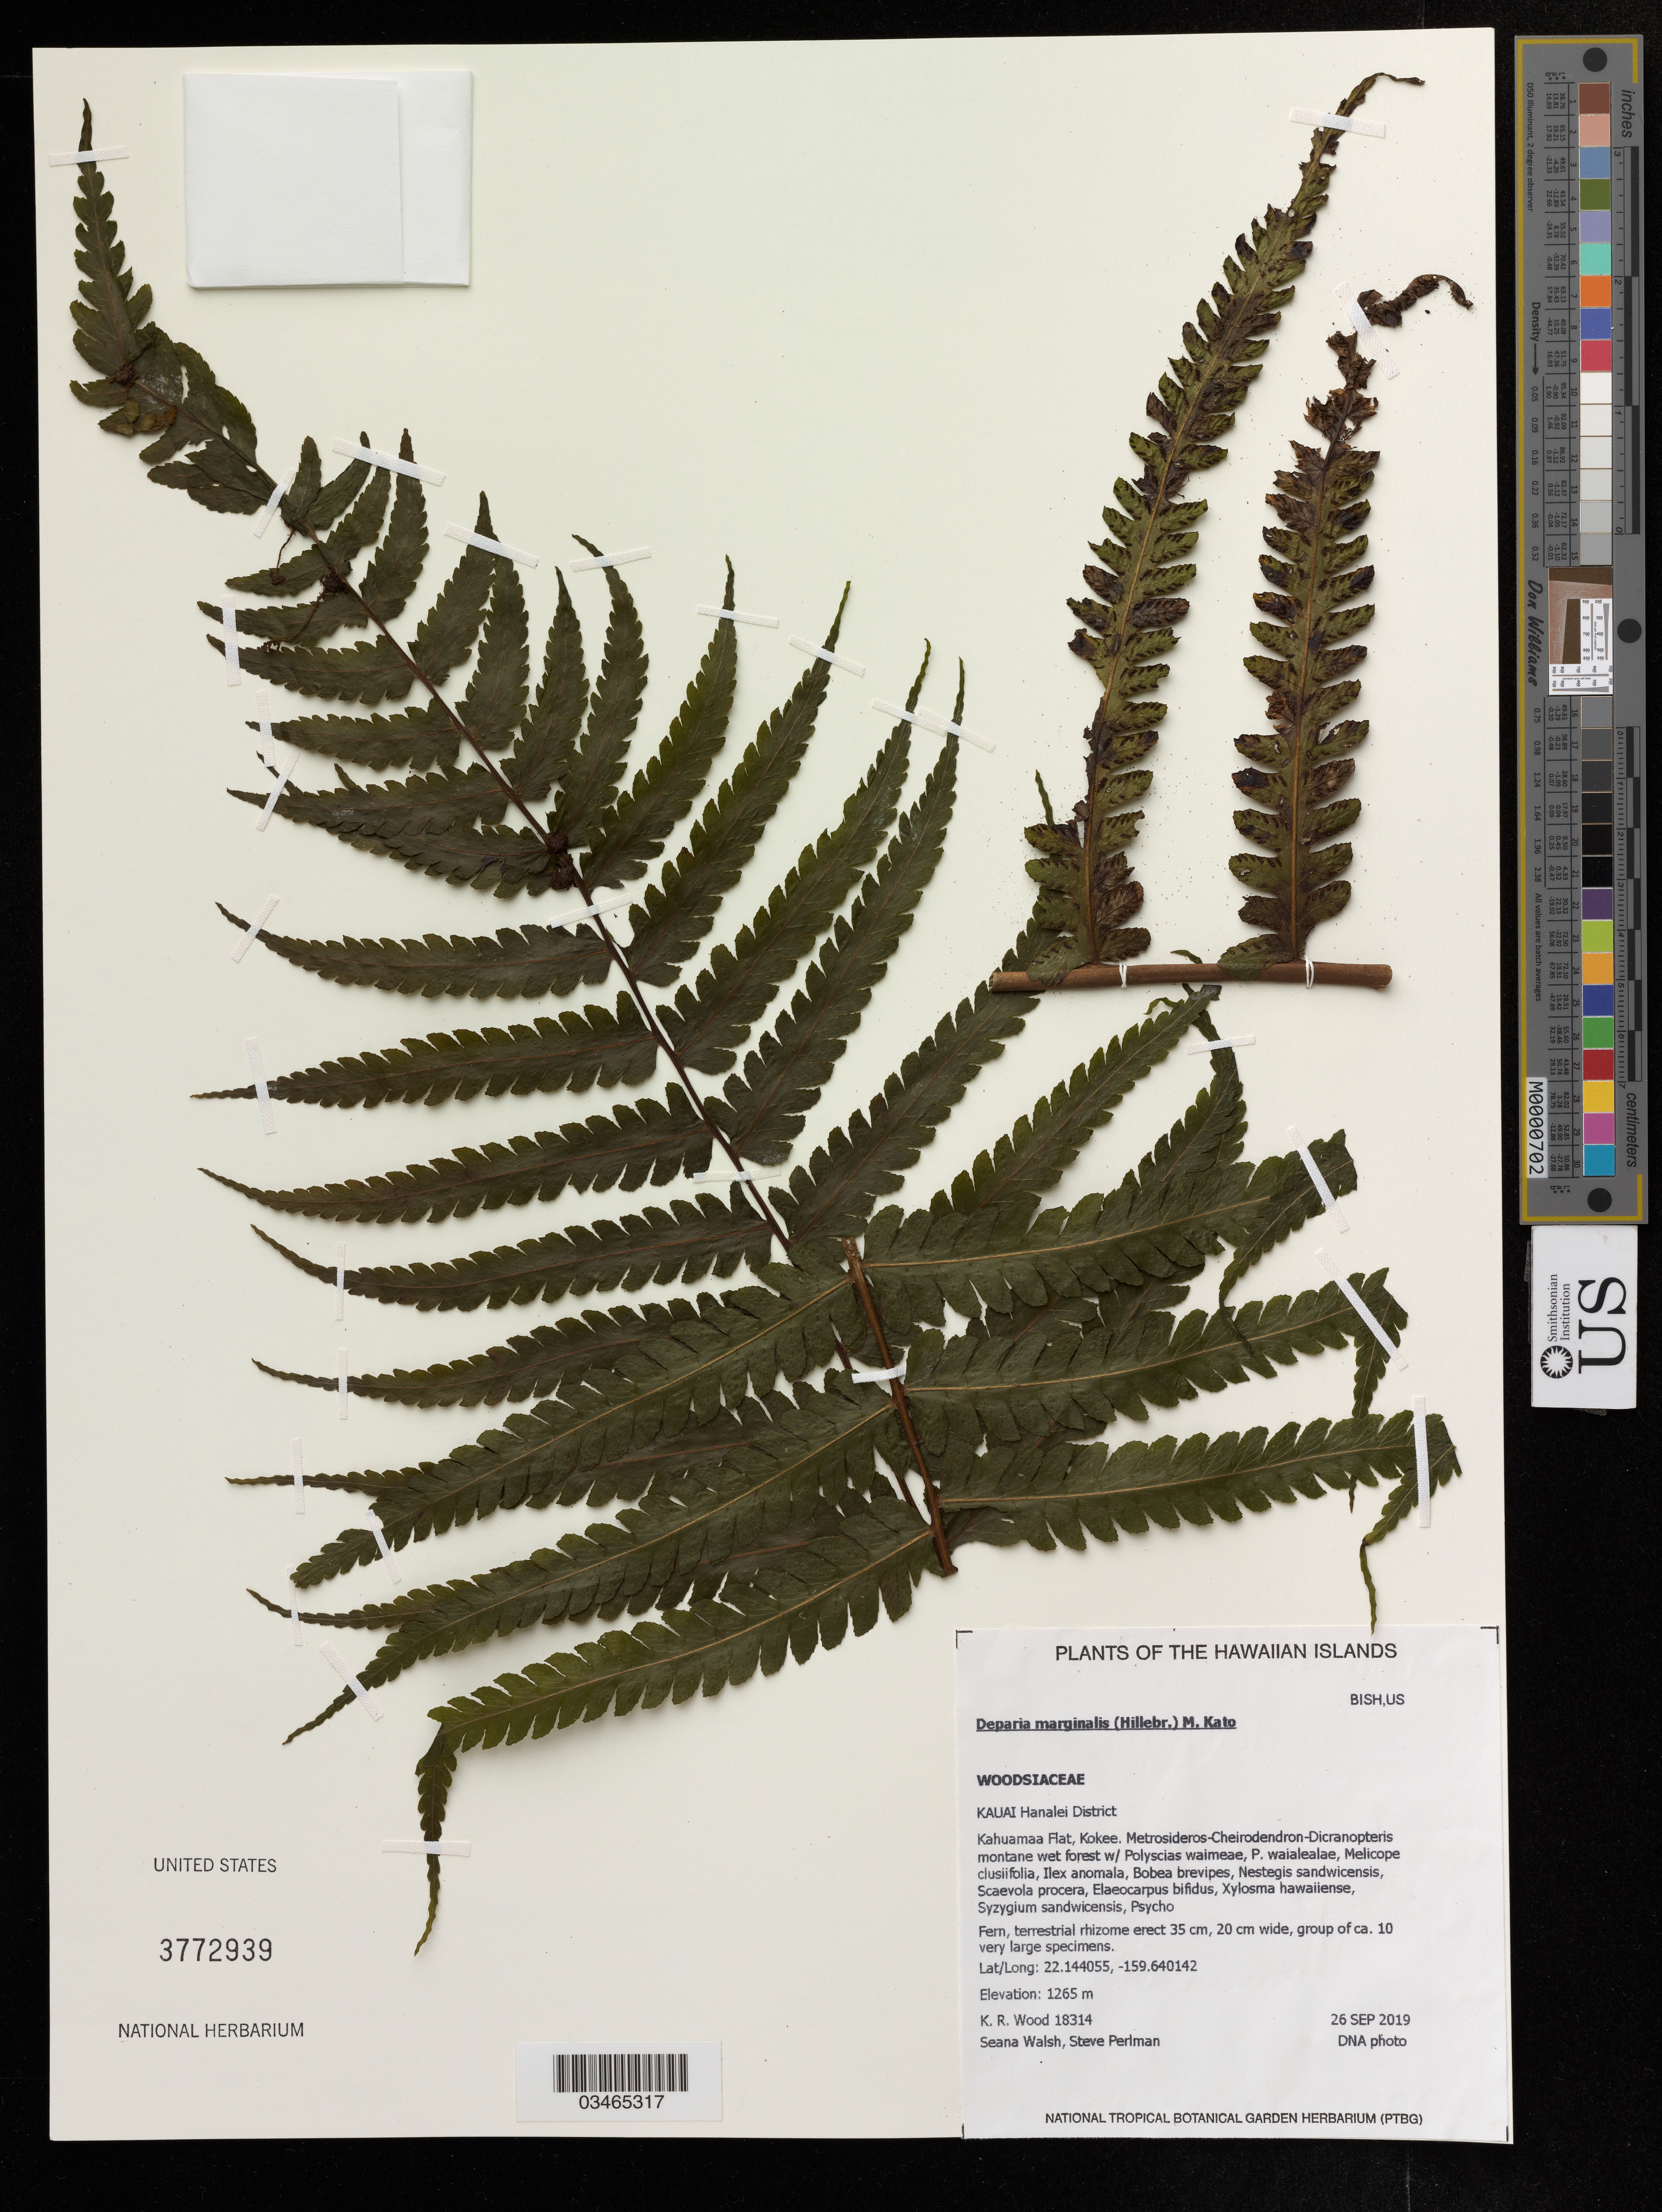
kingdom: Plantae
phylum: Tracheophyta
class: Polypodiopsida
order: Polypodiales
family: Athyriaceae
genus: Deparia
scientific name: Deparia marginalis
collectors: K. R. Wood, S. Walsh & S. Perlman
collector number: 18314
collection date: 2019-09-26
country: United States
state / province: Hawaii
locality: Kauai Hanalei District.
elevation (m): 1265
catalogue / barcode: US 3772939